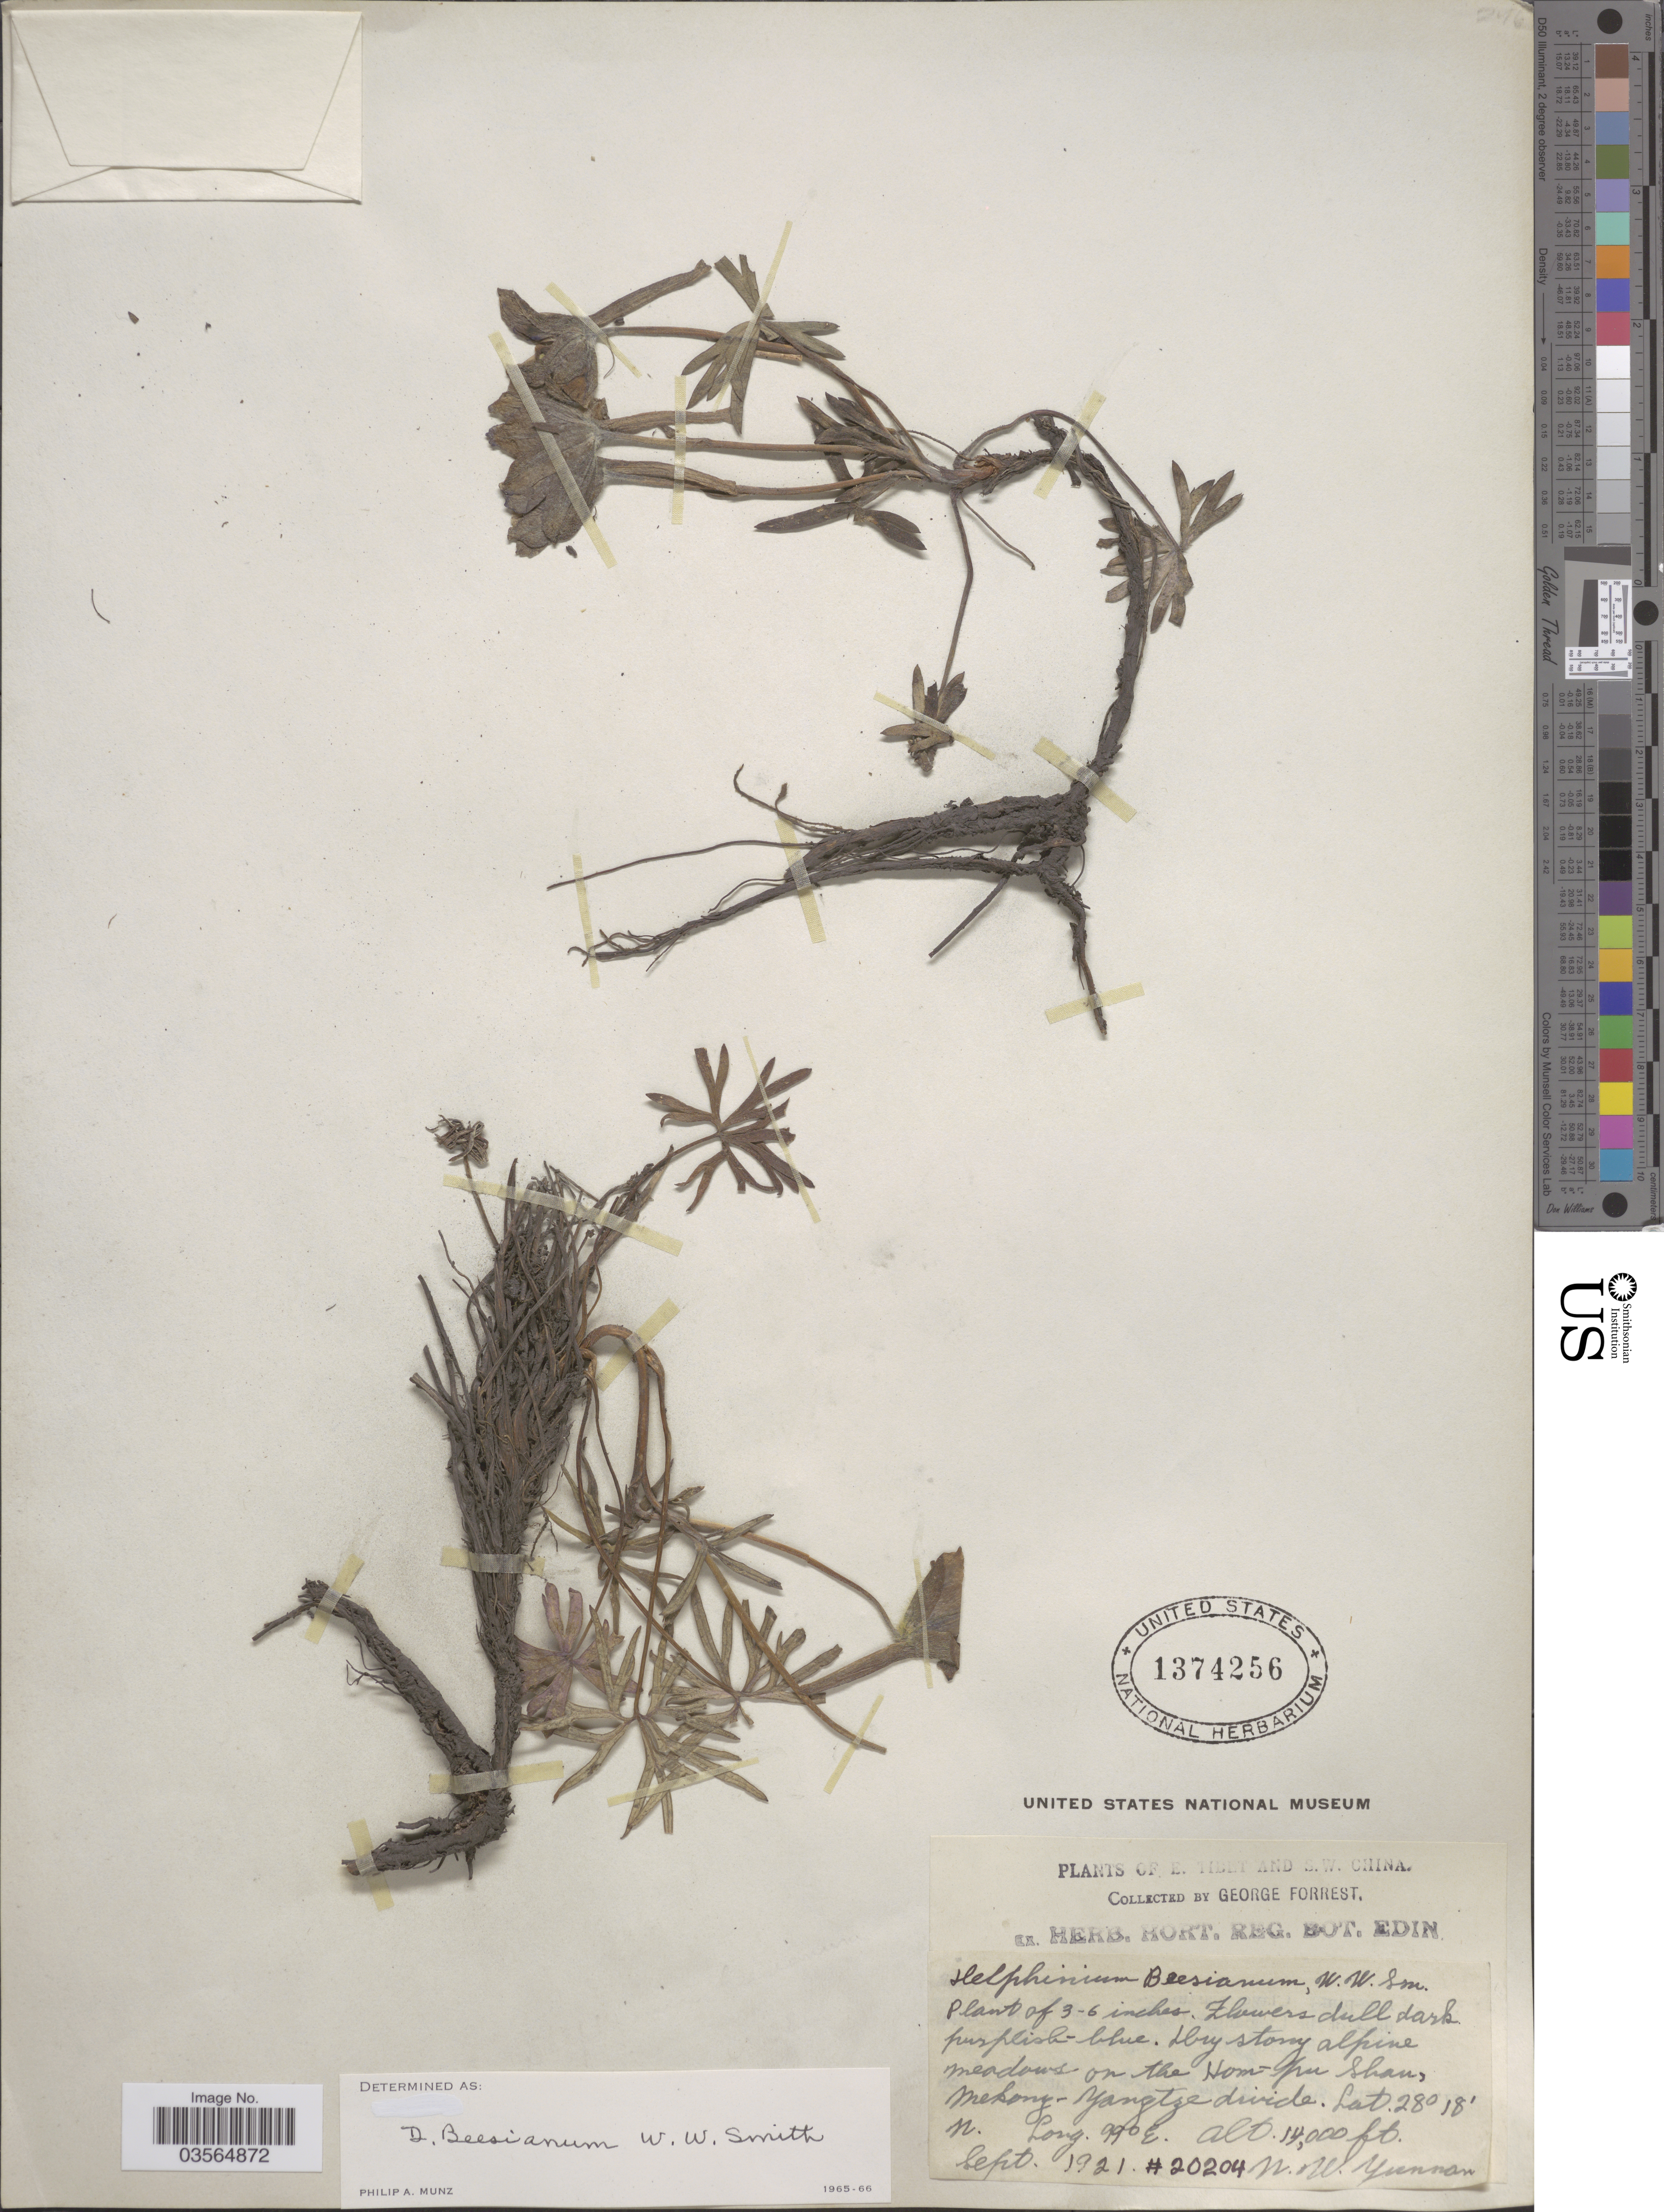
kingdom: Plantae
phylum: Tracheophyta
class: Magnoliopsida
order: Ranunculales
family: Ranunculaceae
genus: Delphinium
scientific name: Delphinium beesianum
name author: W.W. Sm.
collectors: G. Forrest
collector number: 20204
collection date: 1921-09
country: China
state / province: Yunnan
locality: S. W. China. Dry stony alpine meadows on the Nom-Yu [interpreted] Shan, Mekong [interpreted]- Yangtze divide. N. W. Yunnan.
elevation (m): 4267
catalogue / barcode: US 1374256